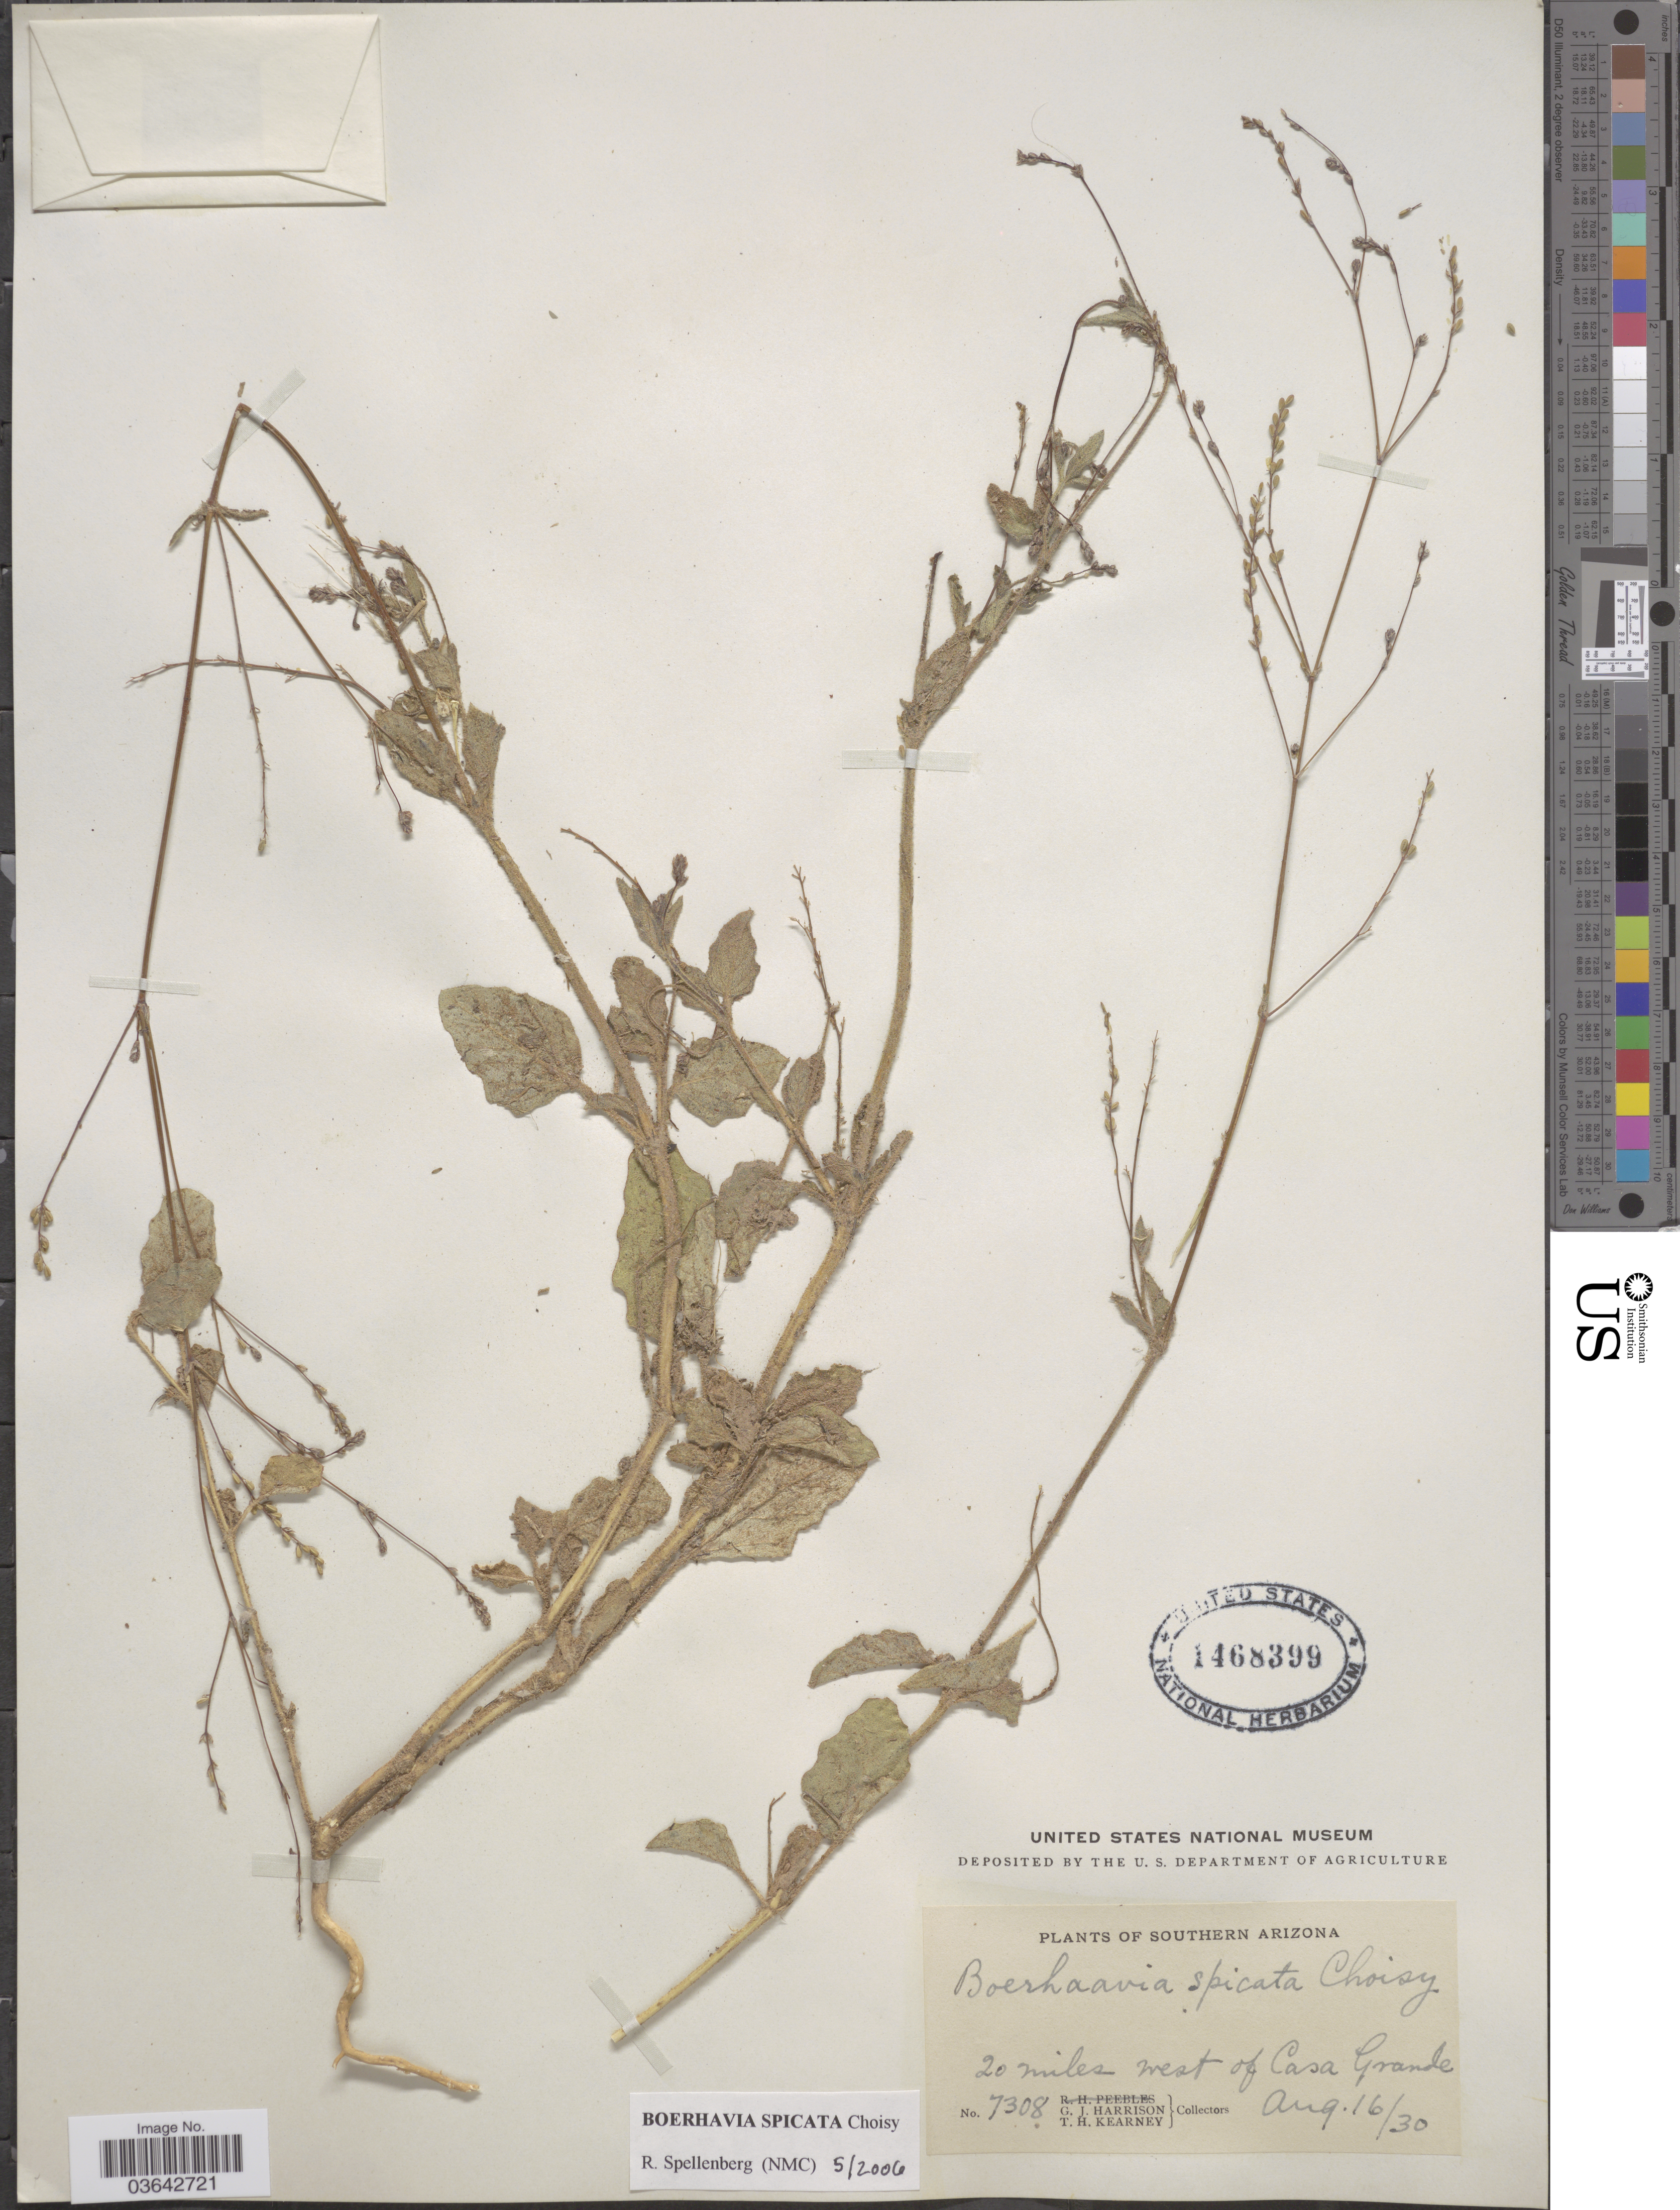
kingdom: Plantae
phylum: Tracheophyta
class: Magnoliopsida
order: Caryophyllales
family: Nyctaginaceae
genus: Boerhavia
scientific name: Boerhavia spicata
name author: Choisy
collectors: G. J. Harrison & T. H. Kearney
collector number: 7308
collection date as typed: Transcribed d/m/y: 16/8/30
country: United States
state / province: Arizona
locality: Southern Arizona. 20 miles west of Casa Grande.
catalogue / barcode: US 1468399